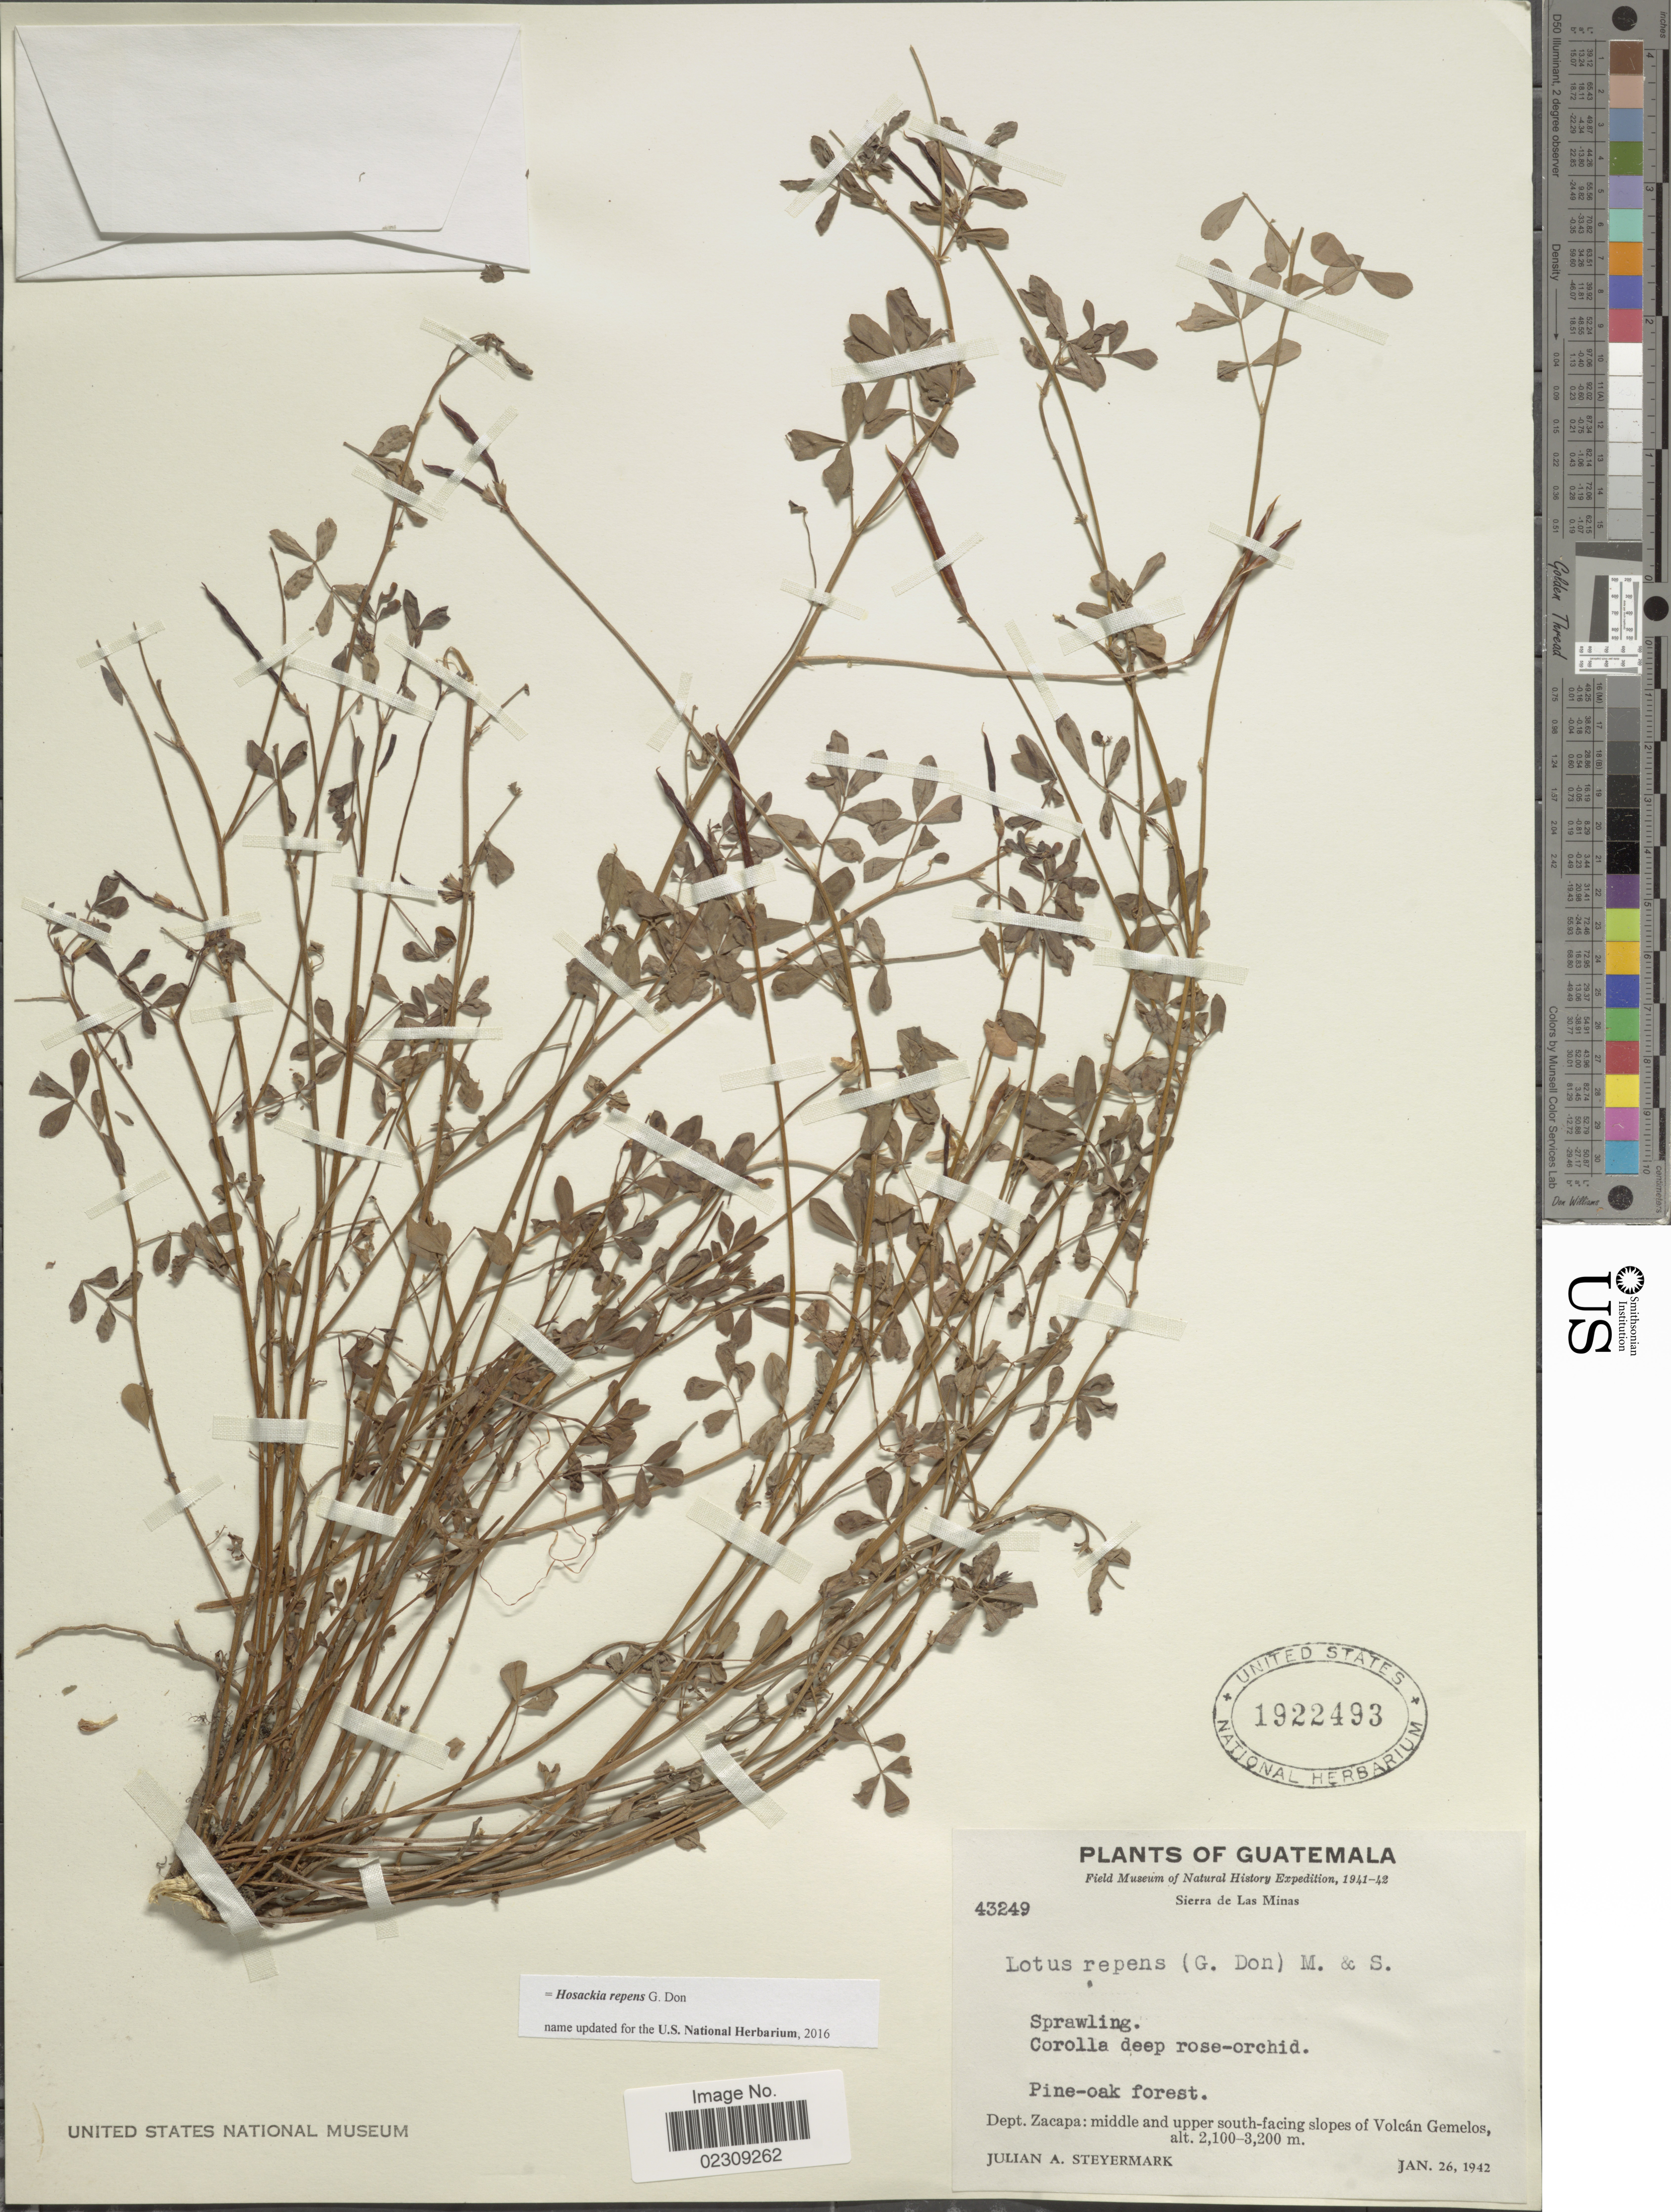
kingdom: Plantae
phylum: Tracheophyta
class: Magnoliopsida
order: Fabales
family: Fabaceae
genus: Hosackia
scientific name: Hosackia repens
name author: G. Don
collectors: J. Steyermark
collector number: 43249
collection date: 1942-01-26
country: Guatemala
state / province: Zacapa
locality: Pine-oak forest, Sierra de Las Minas, Dept. Zacapa: middle and upper south-facing slopes of Volcán Gemelos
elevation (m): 2100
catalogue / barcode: US 1922493